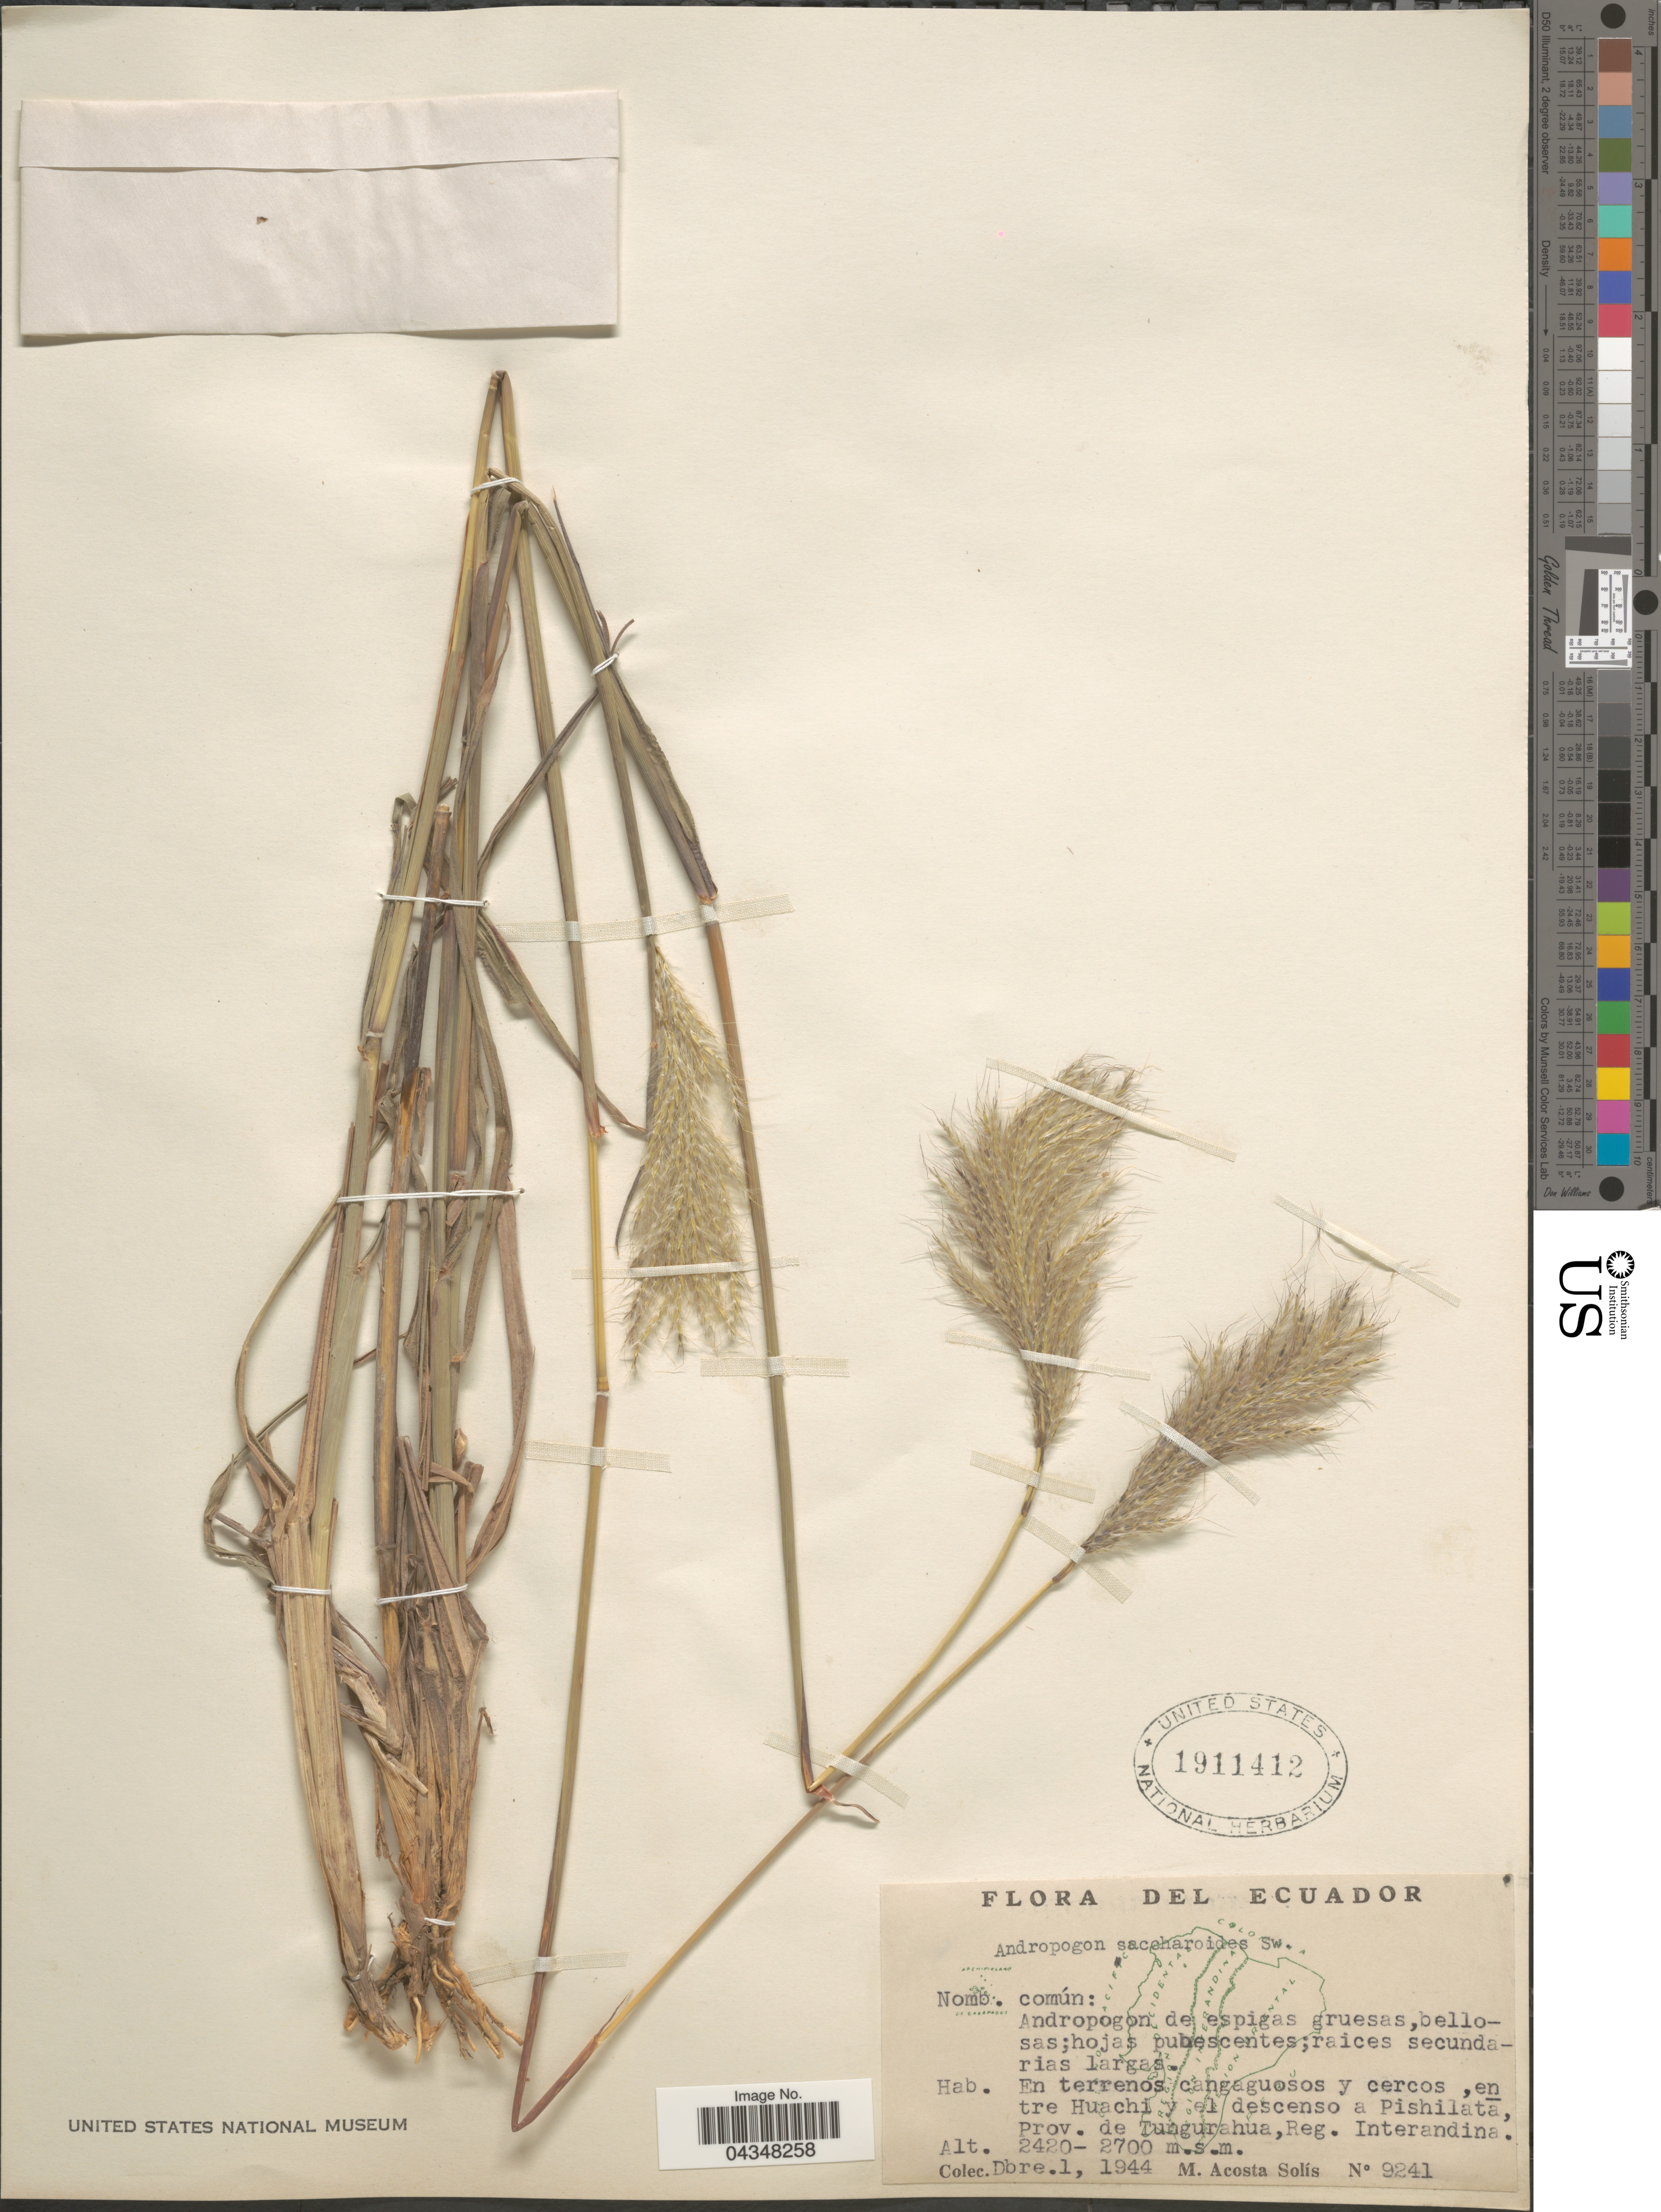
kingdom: Plantae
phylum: Tracheophyta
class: Liliopsida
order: Poales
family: Poaceae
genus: Bothriochloa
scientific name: Bothriochloa laguroides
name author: (DC.) Herter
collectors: M. Acosta Solis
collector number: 9241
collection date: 1944-12-01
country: Ecuador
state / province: Tungurahua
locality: Entre Huachi y el descenso a Pishilata, Reg. Interandina.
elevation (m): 2420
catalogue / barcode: US 1911412